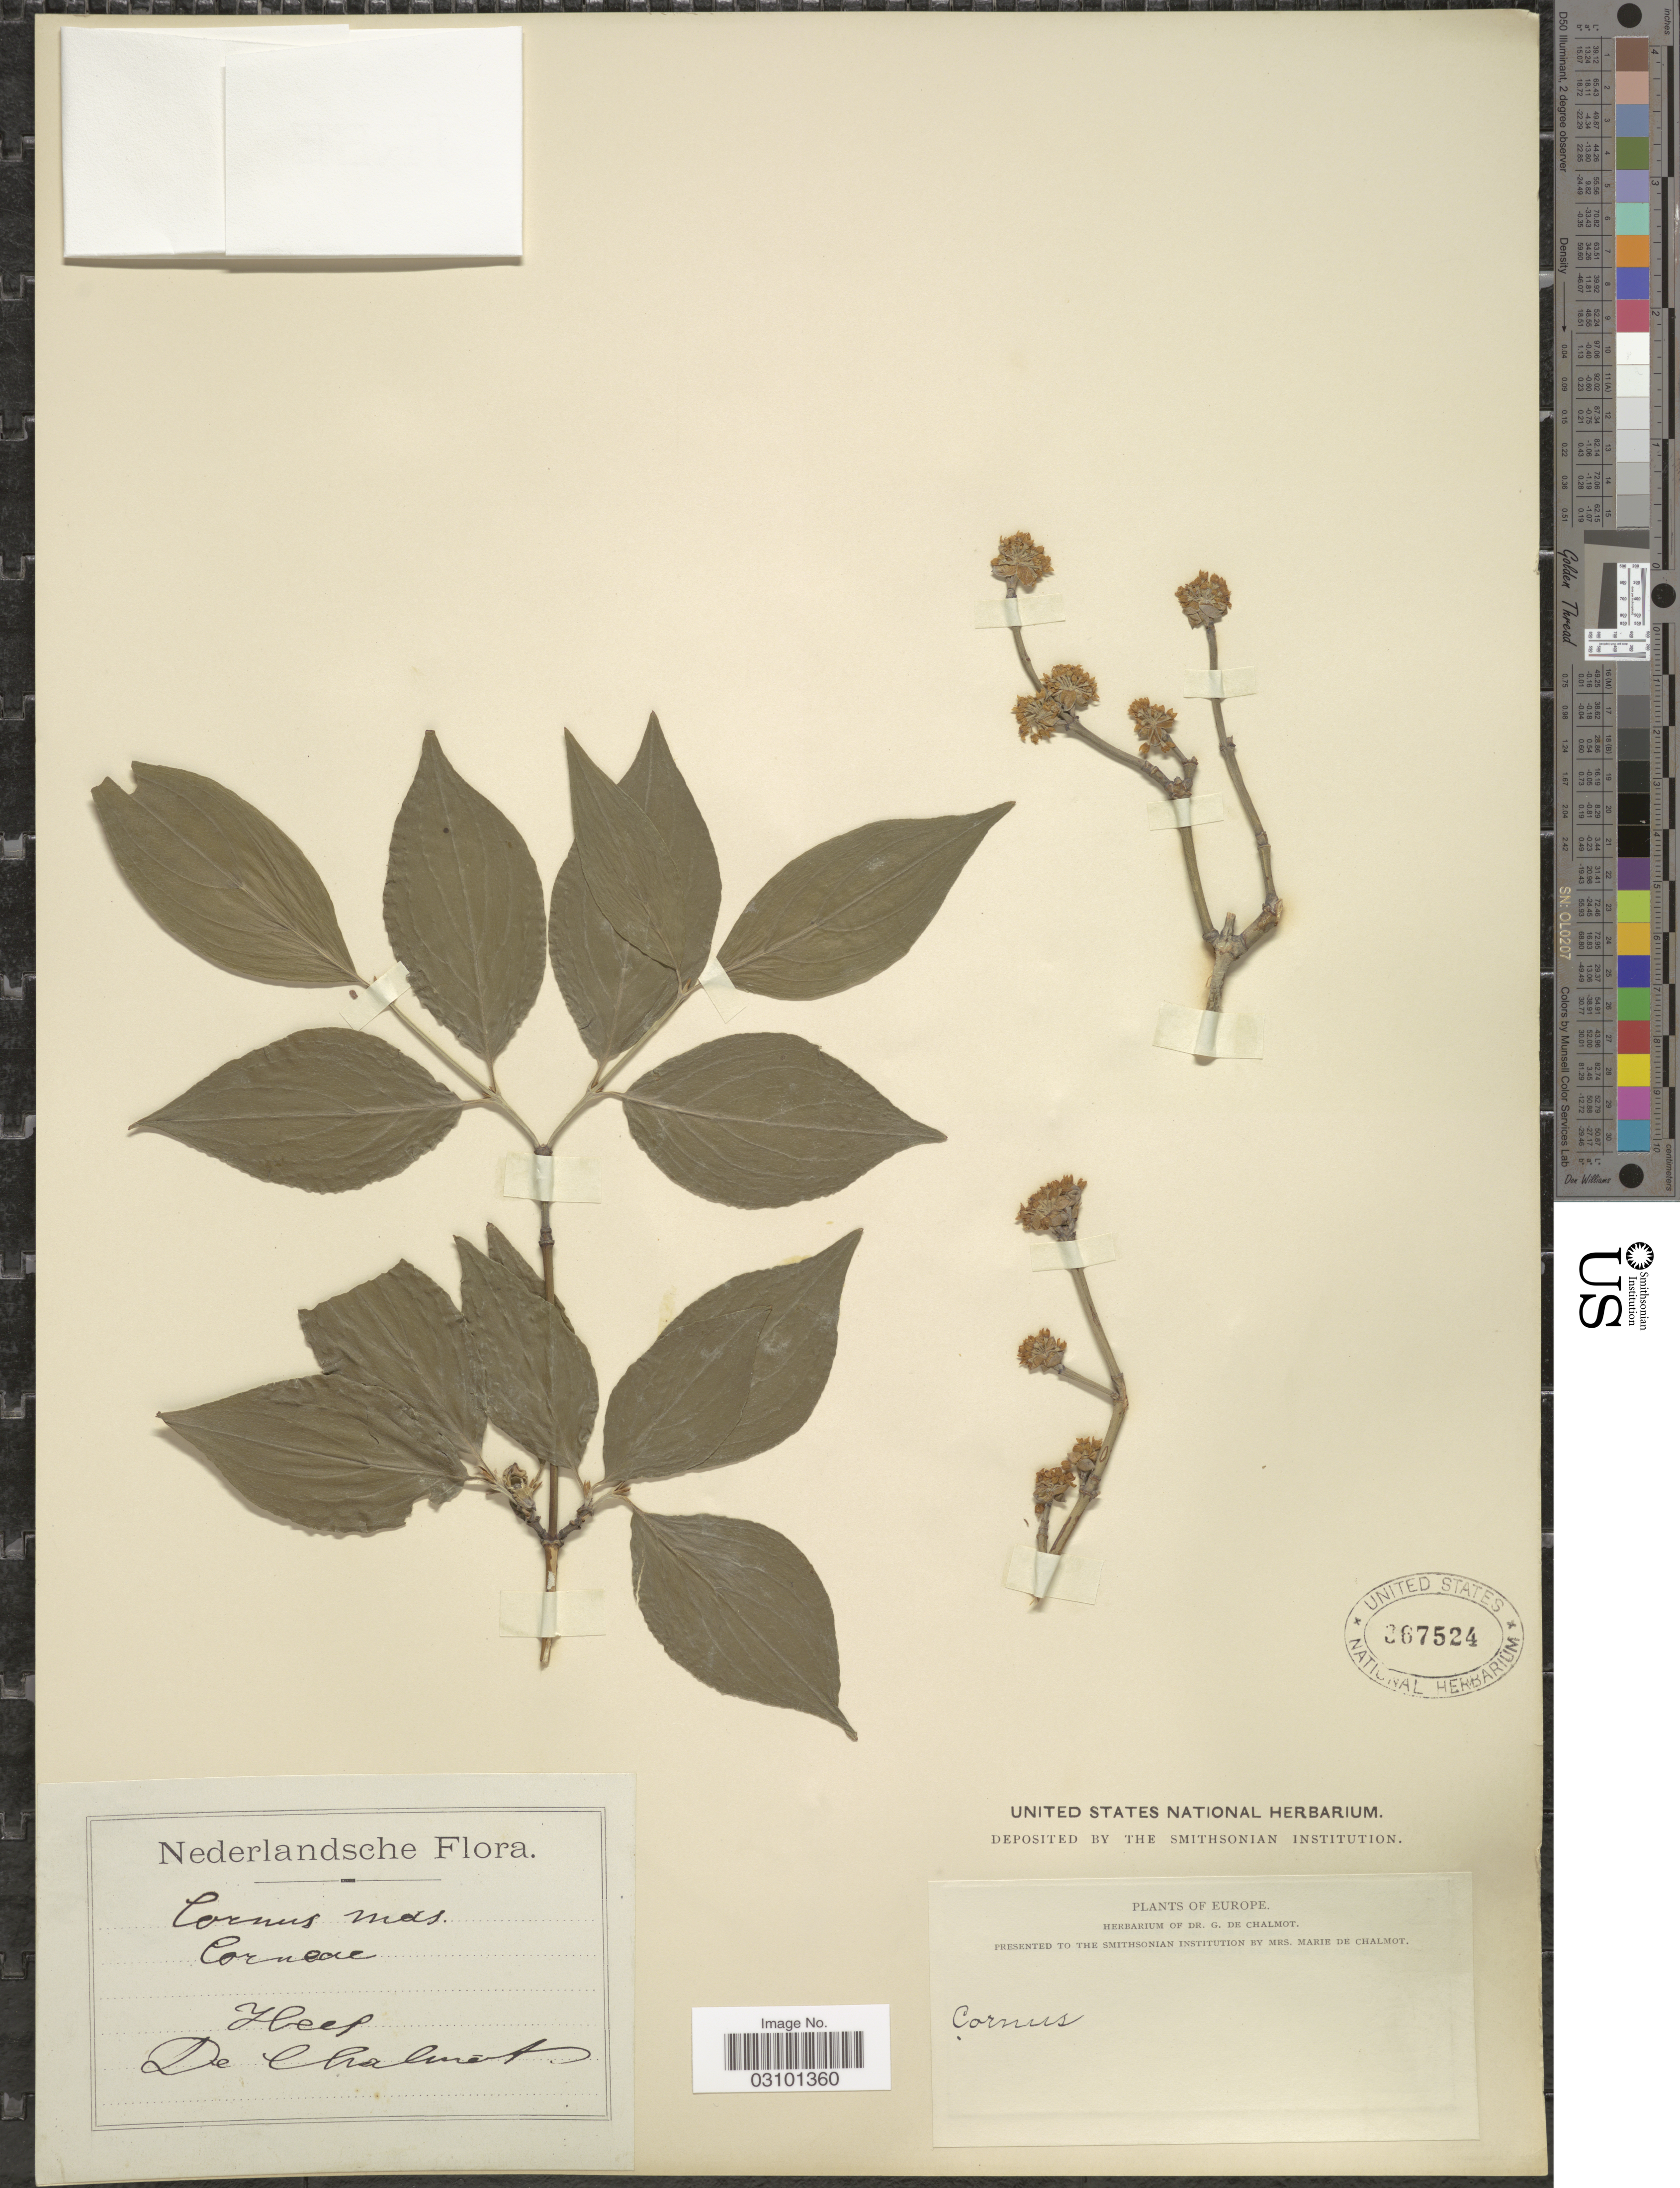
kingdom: Plantae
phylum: Tracheophyta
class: Magnoliopsida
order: Cornales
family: Cornaceae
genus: Cornus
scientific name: Cornus mas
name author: L.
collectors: G. de Chalmot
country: Netherlands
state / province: Limburg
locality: Heel.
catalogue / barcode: US 367524